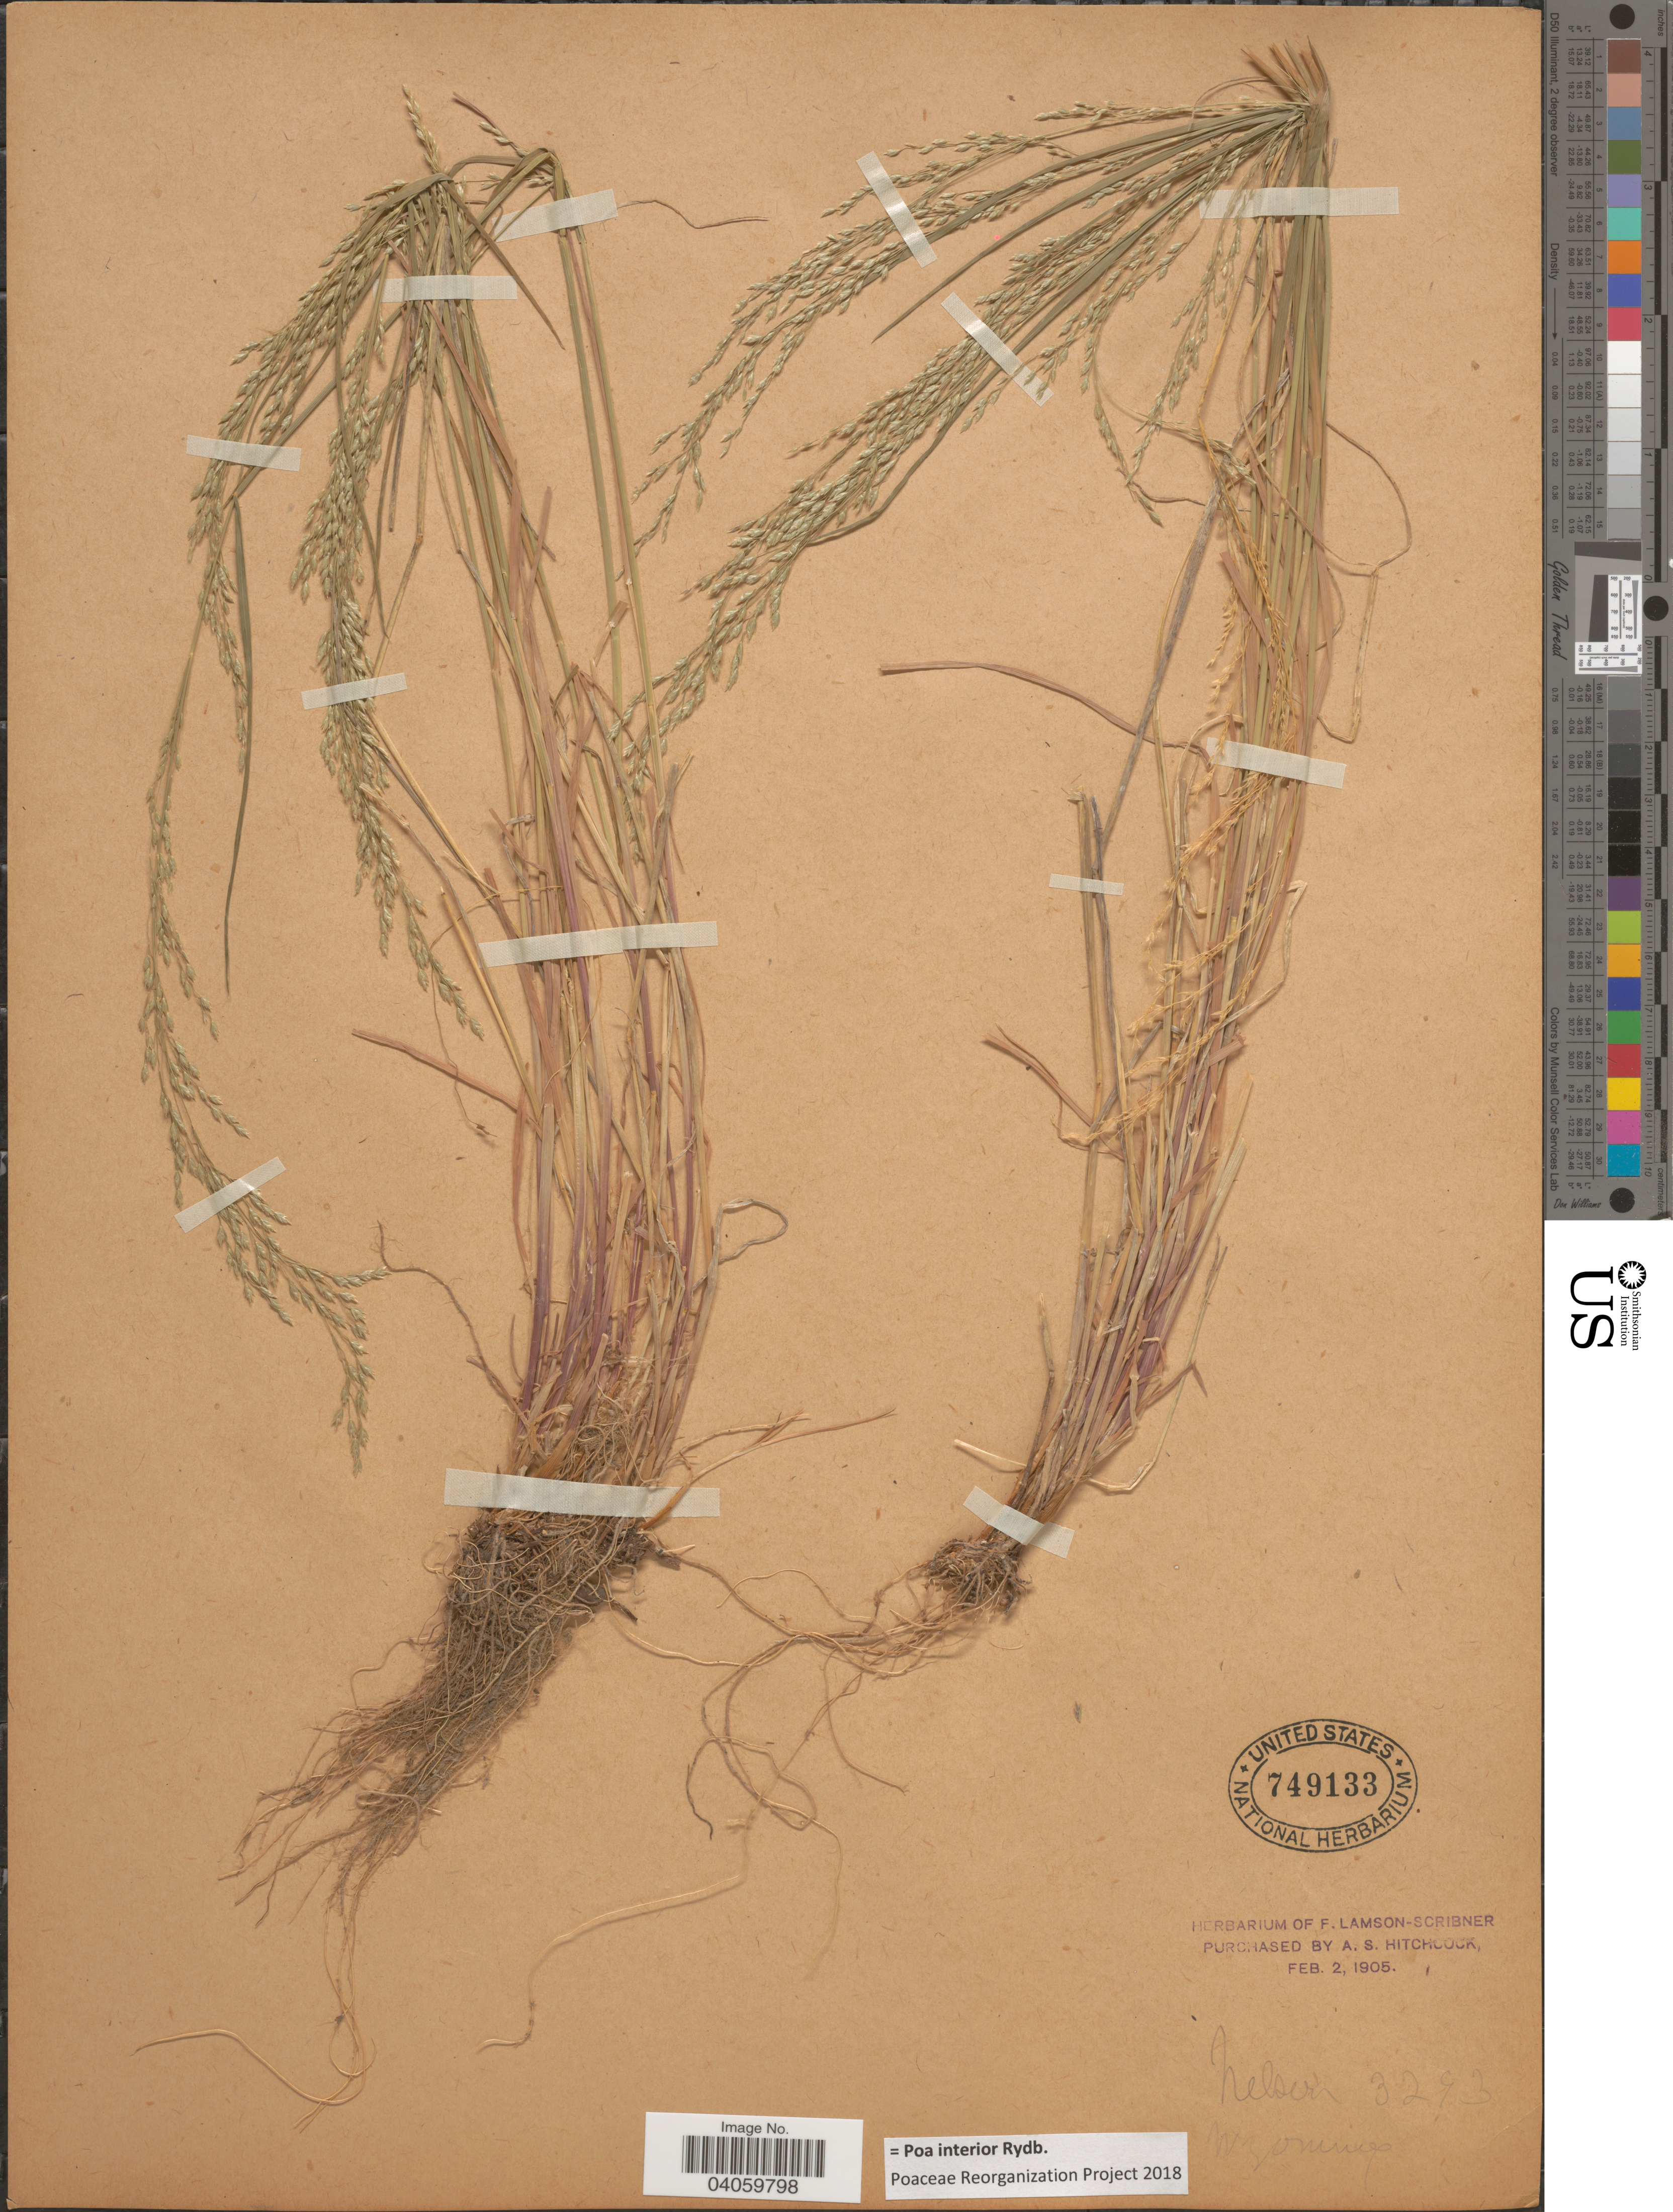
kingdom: Plantae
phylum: Tracheophyta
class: Liliopsida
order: Poales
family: Poaceae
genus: Poa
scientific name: Poa interior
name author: Rydb.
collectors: Nelson, --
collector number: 3293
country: United States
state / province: Wyoming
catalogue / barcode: US 749133